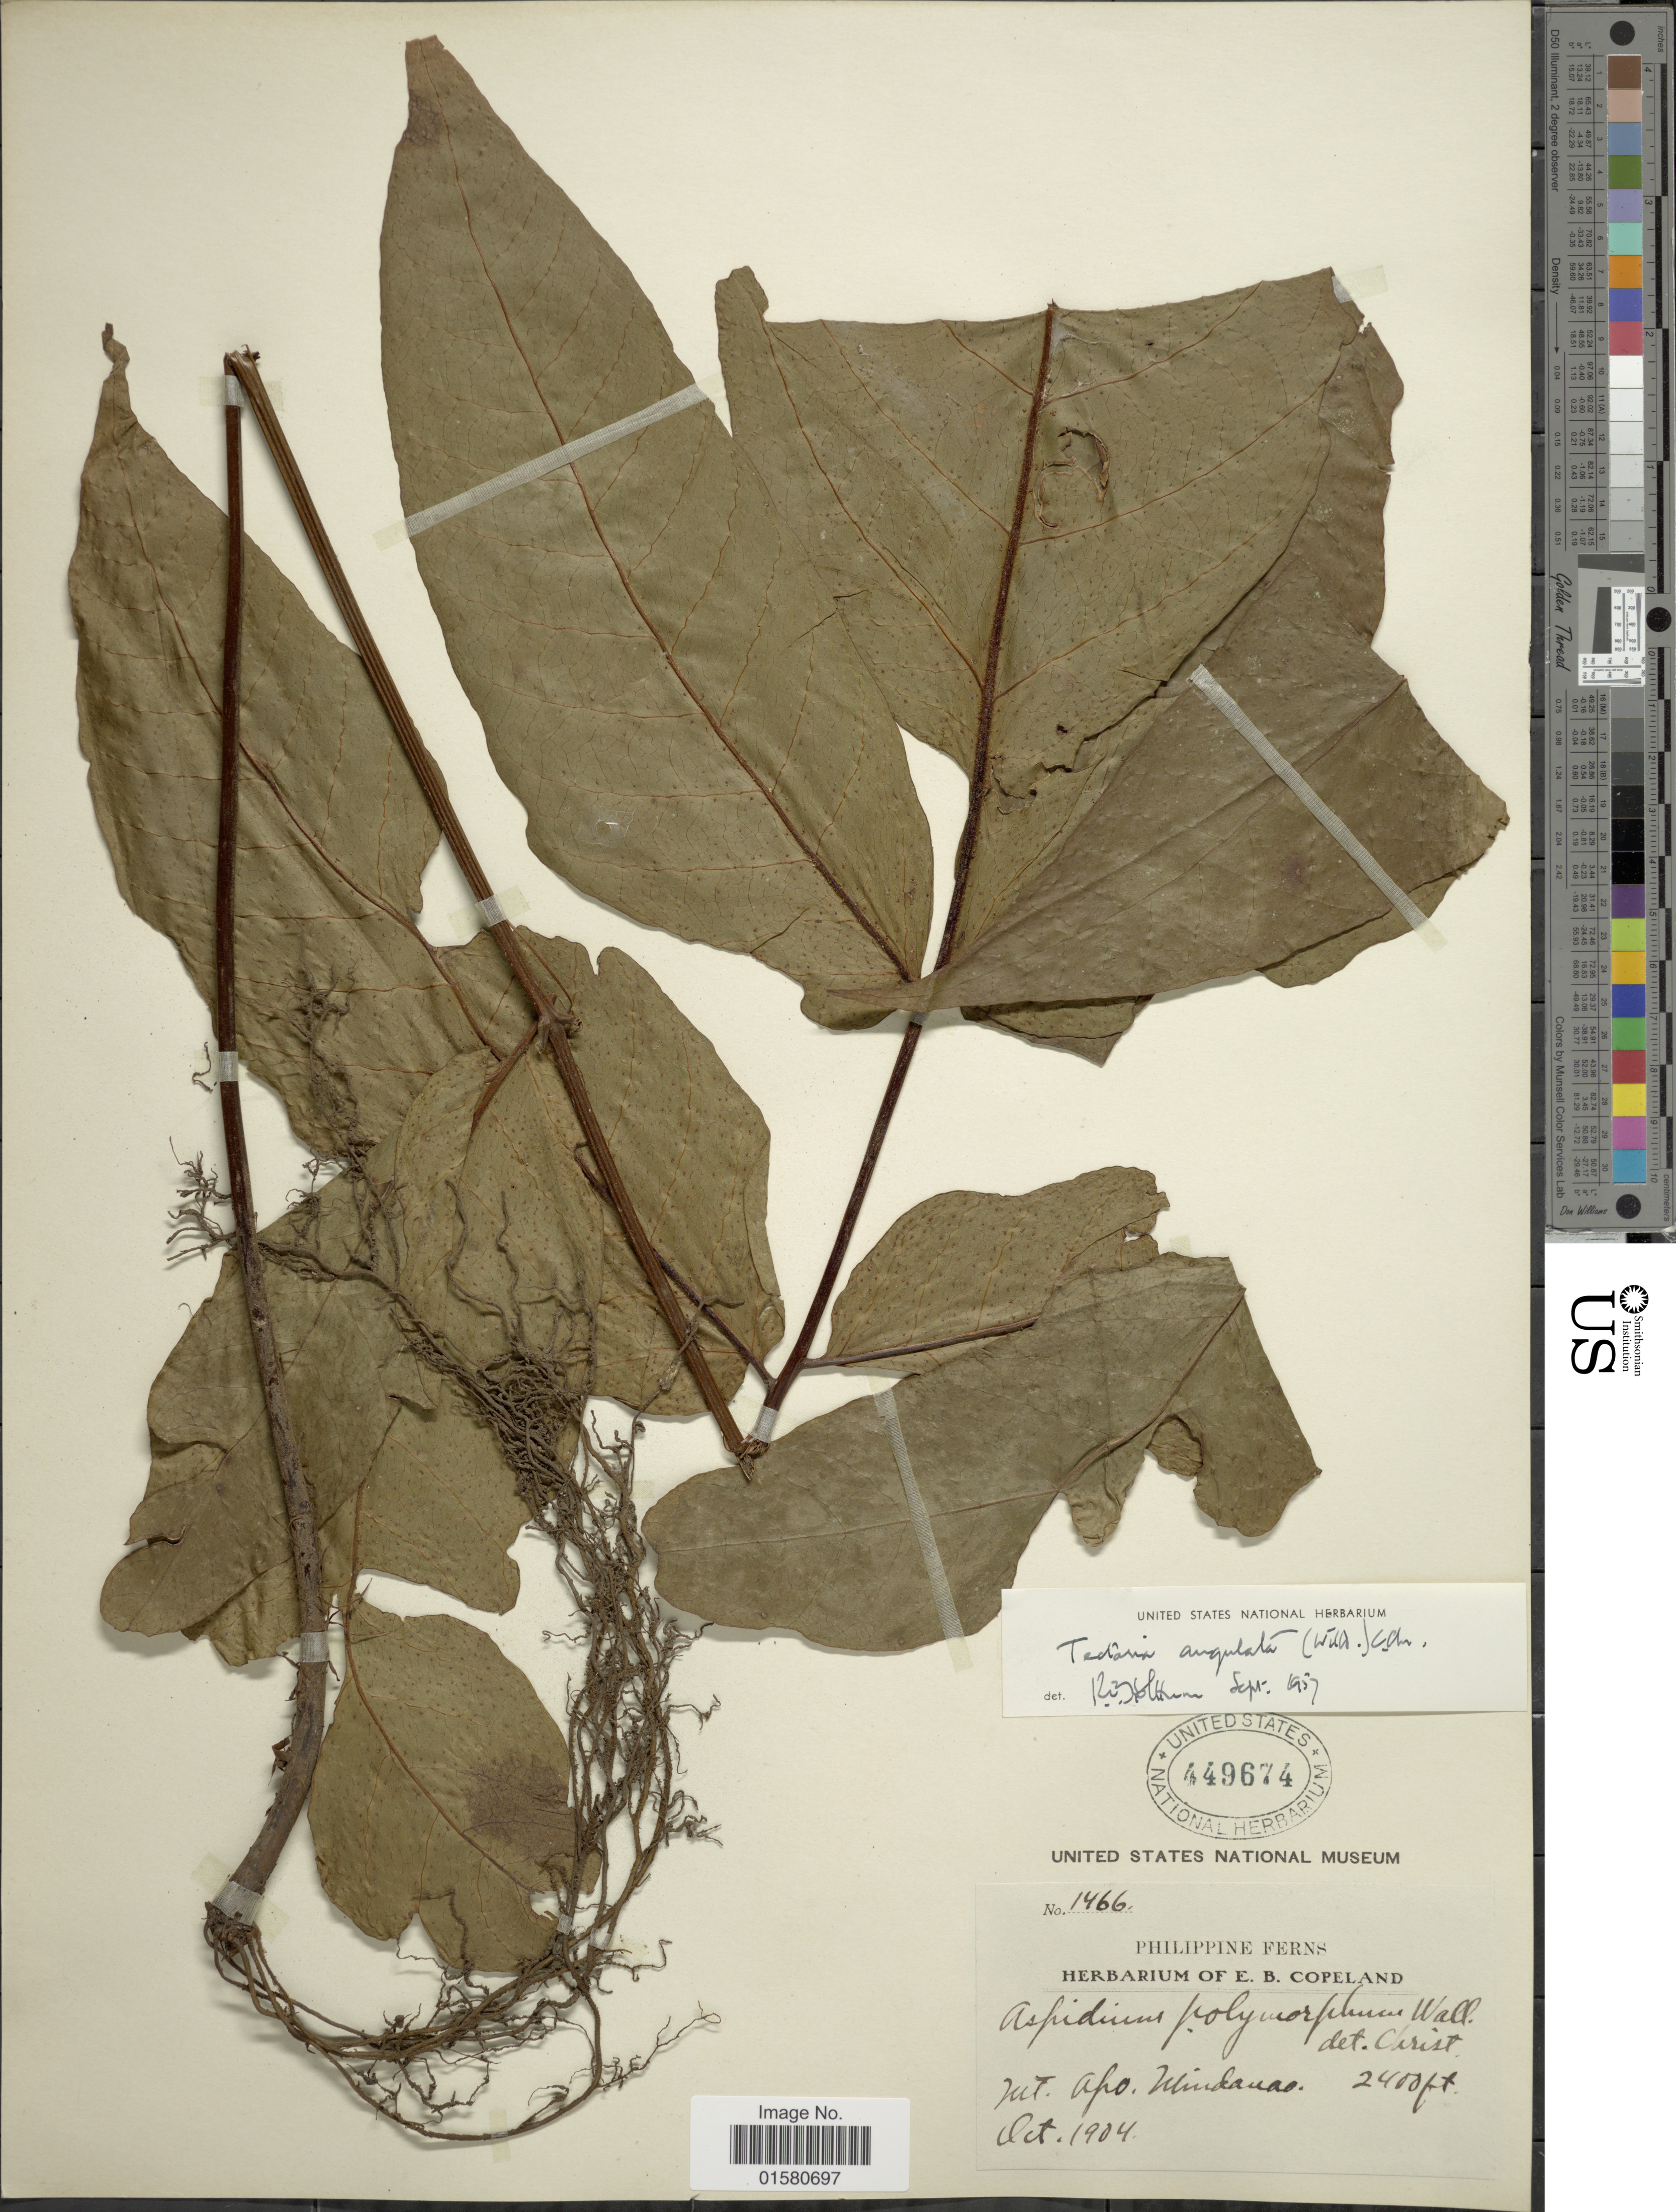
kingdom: Plantae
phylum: Tracheophyta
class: Polypodiopsida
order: Polypodiales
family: Tectariaceae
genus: Tectaria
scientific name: Tectaria angulata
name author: (Willd.) Copel.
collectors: ex herb. E. B. Copeland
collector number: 1466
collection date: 1904-10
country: Philippines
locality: Mt, Apo Mindanao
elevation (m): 732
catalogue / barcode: US 449674